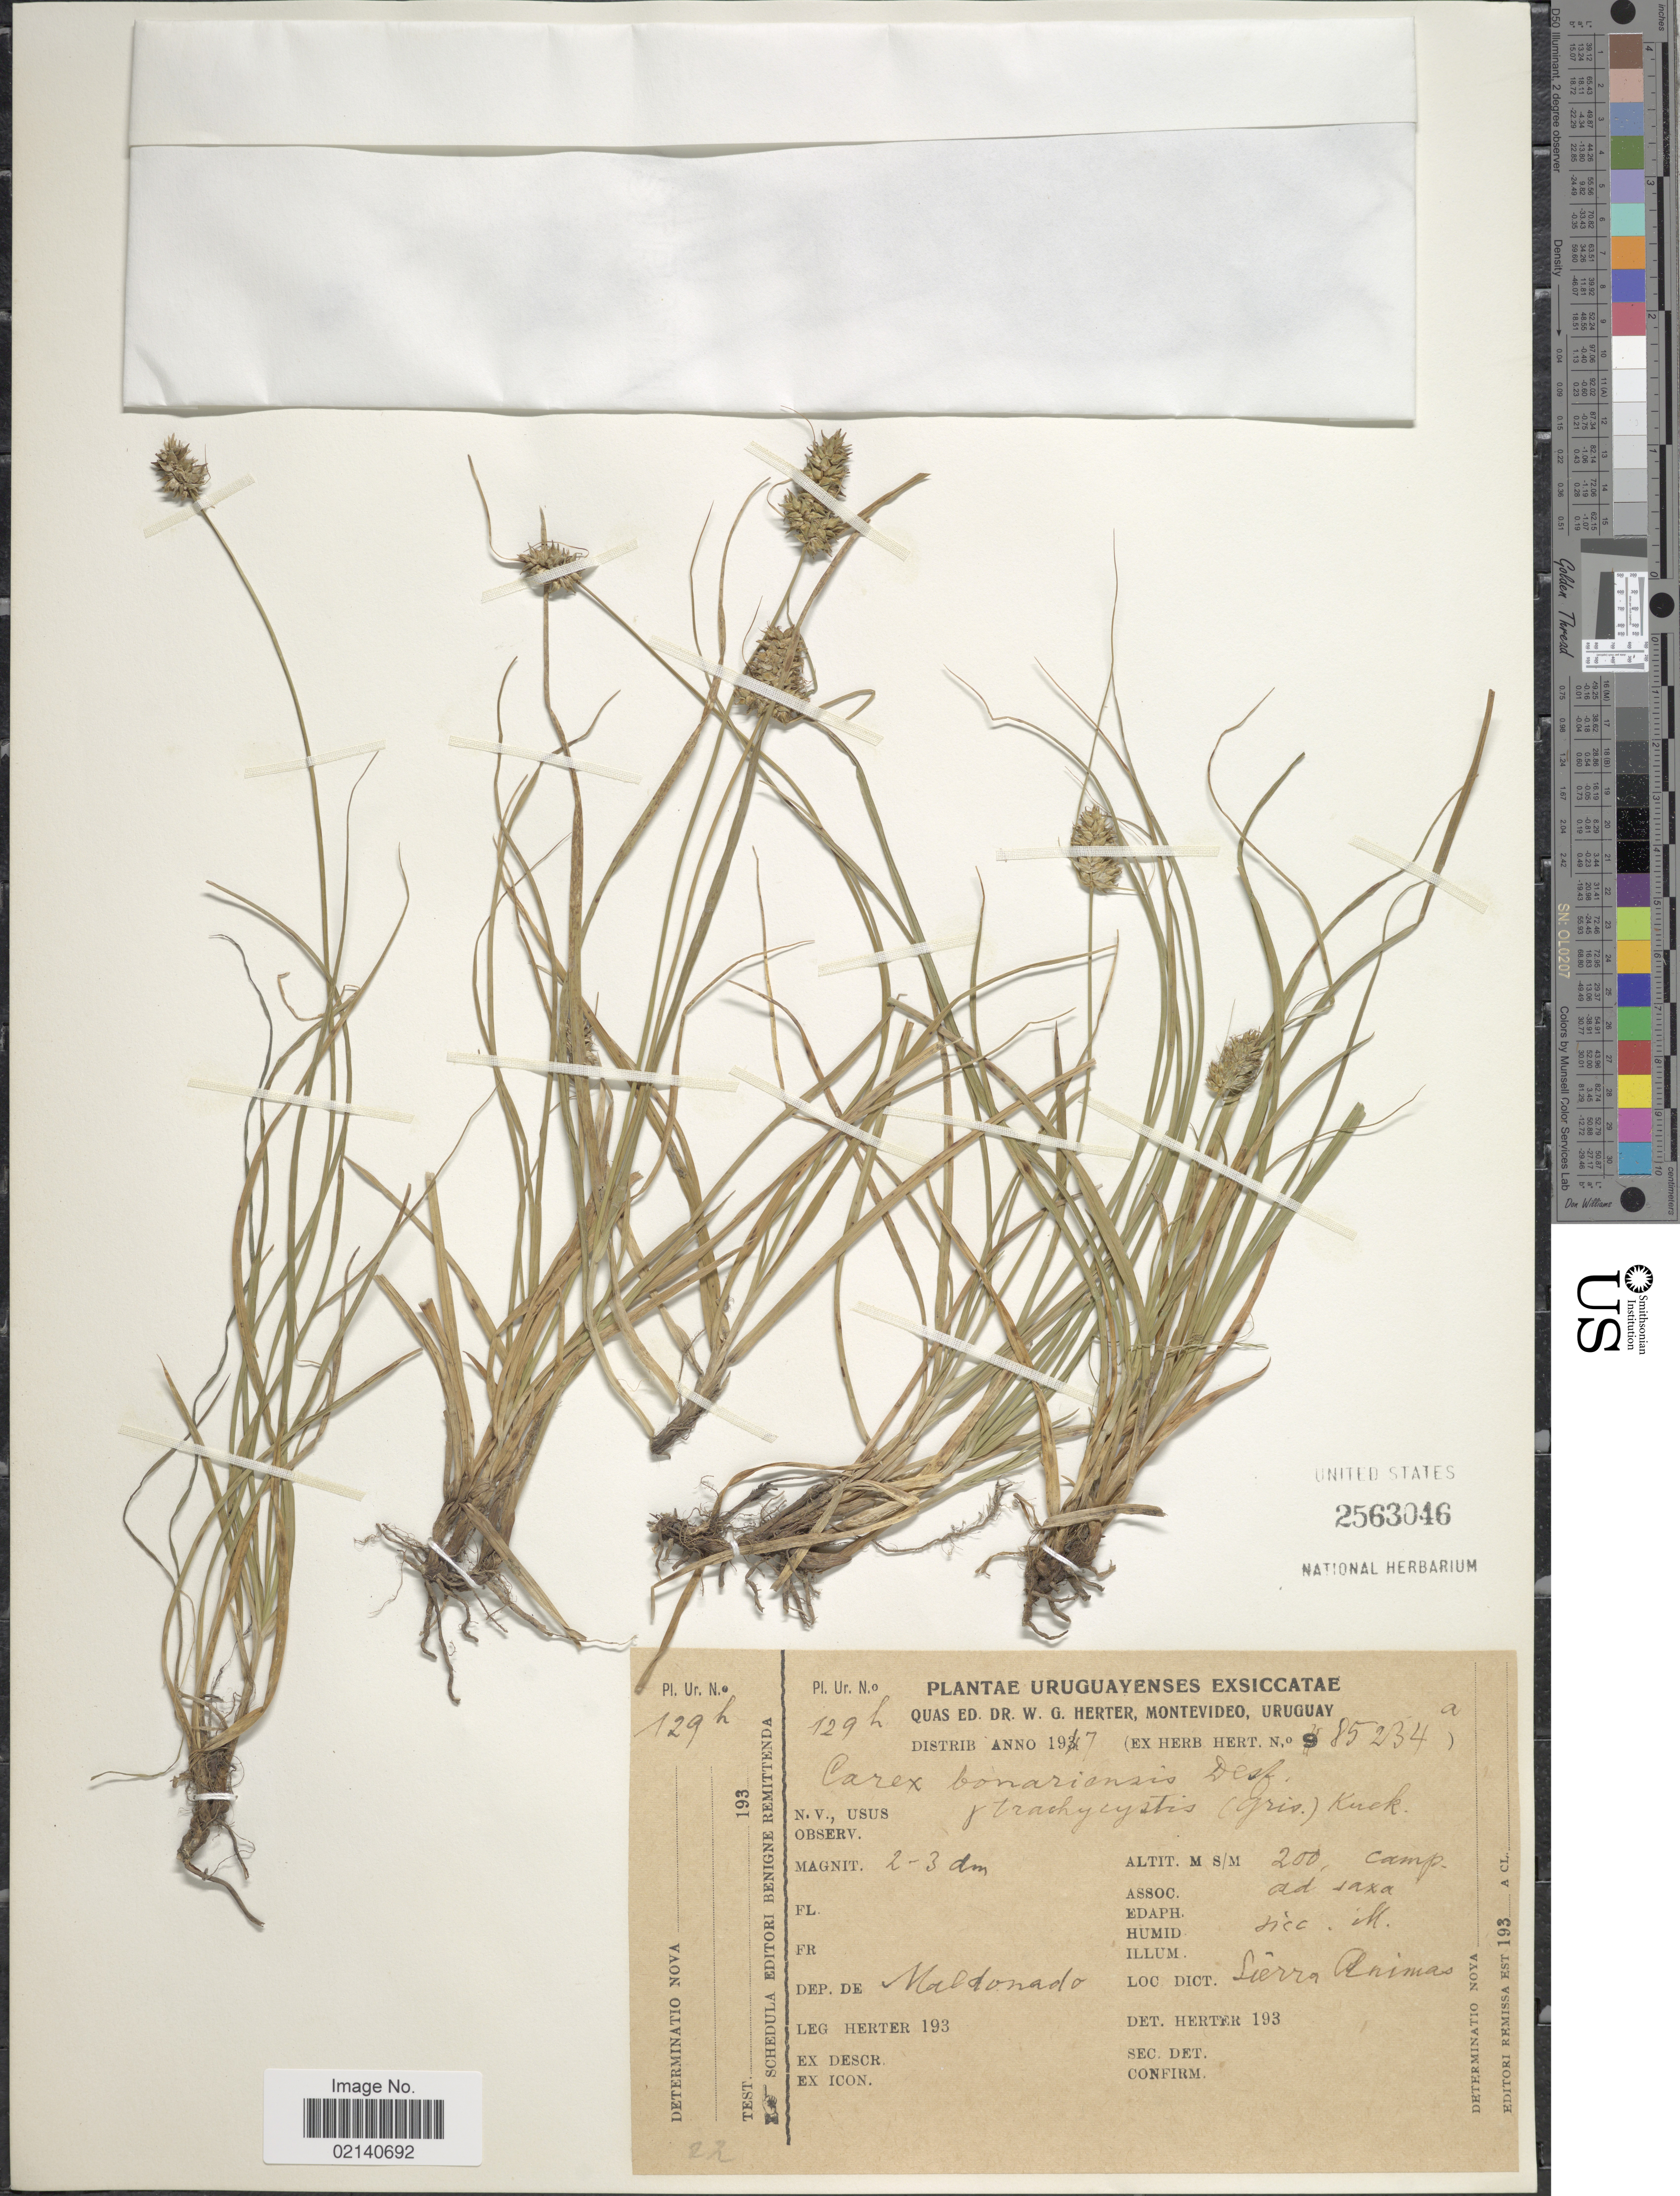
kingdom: Plantae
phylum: Tracheophyta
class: Liliopsida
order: Poales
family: Cyperaceae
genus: Carex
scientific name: Carex bonariensis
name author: Desf. ex Poir.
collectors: W. G. Herter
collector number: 193/129h/985234a?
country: Uruguay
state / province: Maldonado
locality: Uruguayenses. Loc. Dict. Sierra Animas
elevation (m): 200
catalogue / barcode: US 2563046